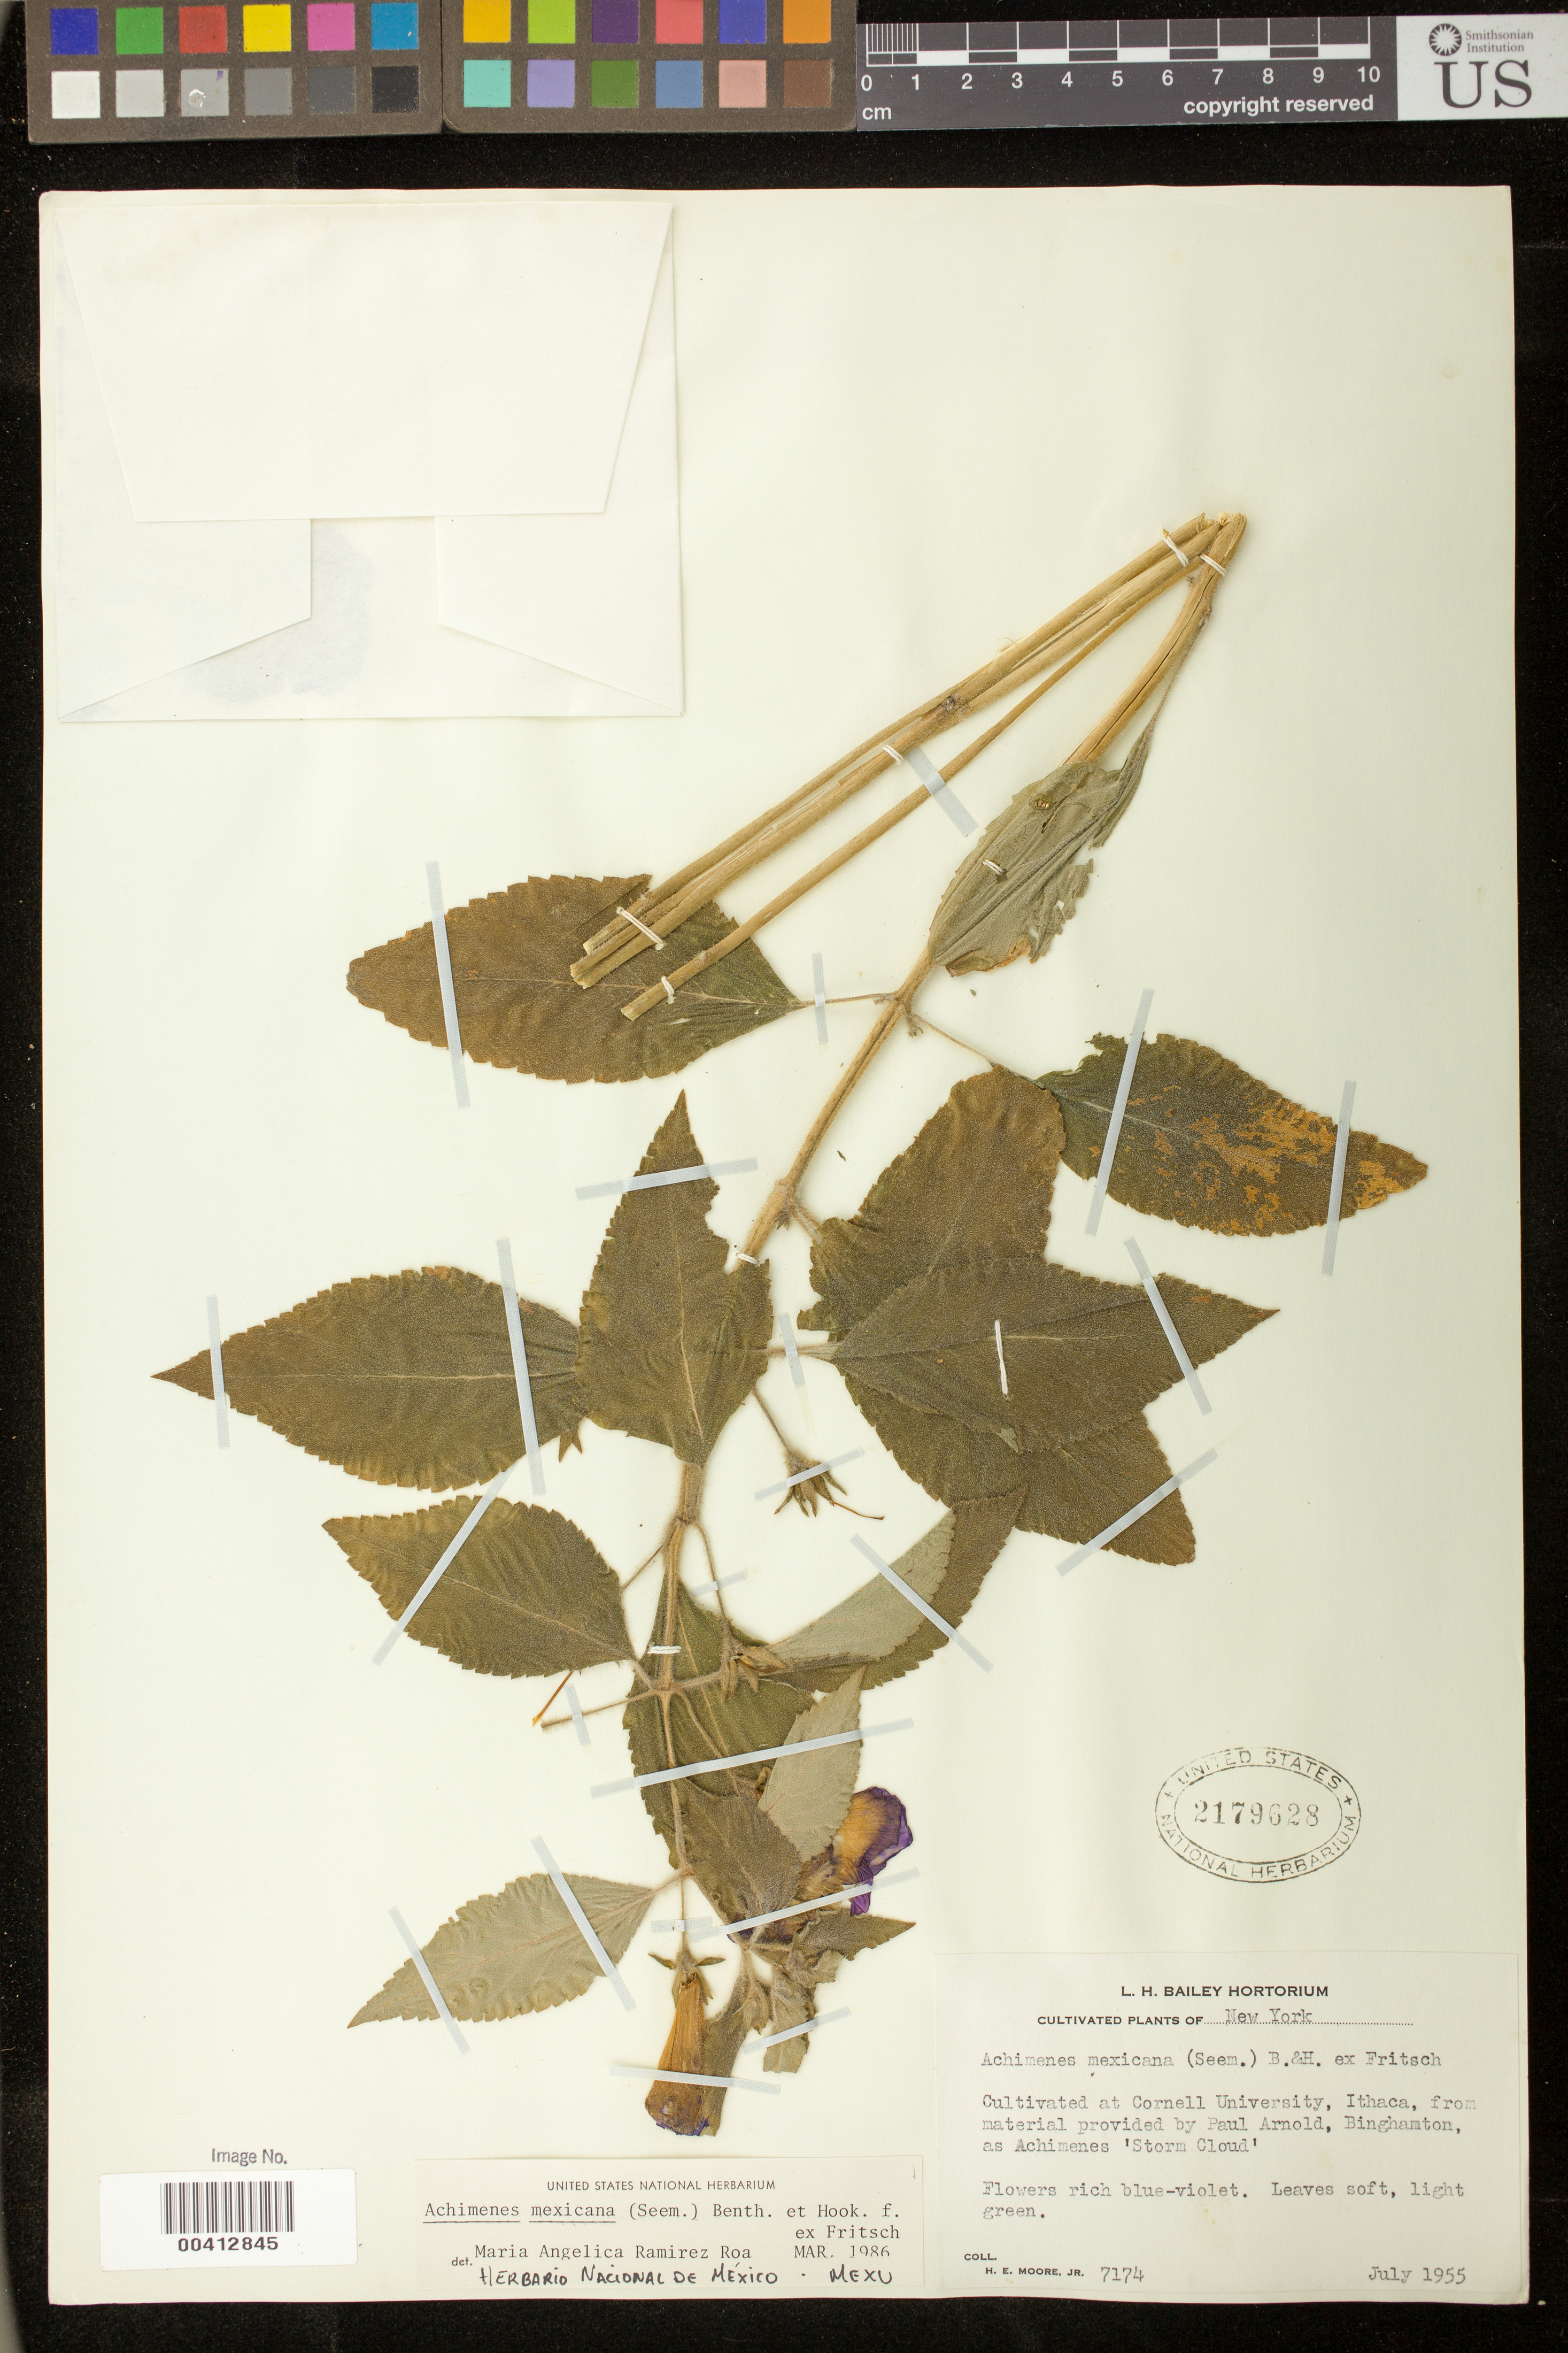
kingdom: Plantae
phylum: Tracheophyta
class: Magnoliopsida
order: Lamiales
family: Gesneriaceae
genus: Achimenes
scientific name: Achimenes mexicana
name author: (Seem.) Benth. & Hook. f. ex Fritsch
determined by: Skog, Laurence E.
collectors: H. E. Moore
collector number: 7174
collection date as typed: Jul 1955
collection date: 1955-07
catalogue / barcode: US 2179628